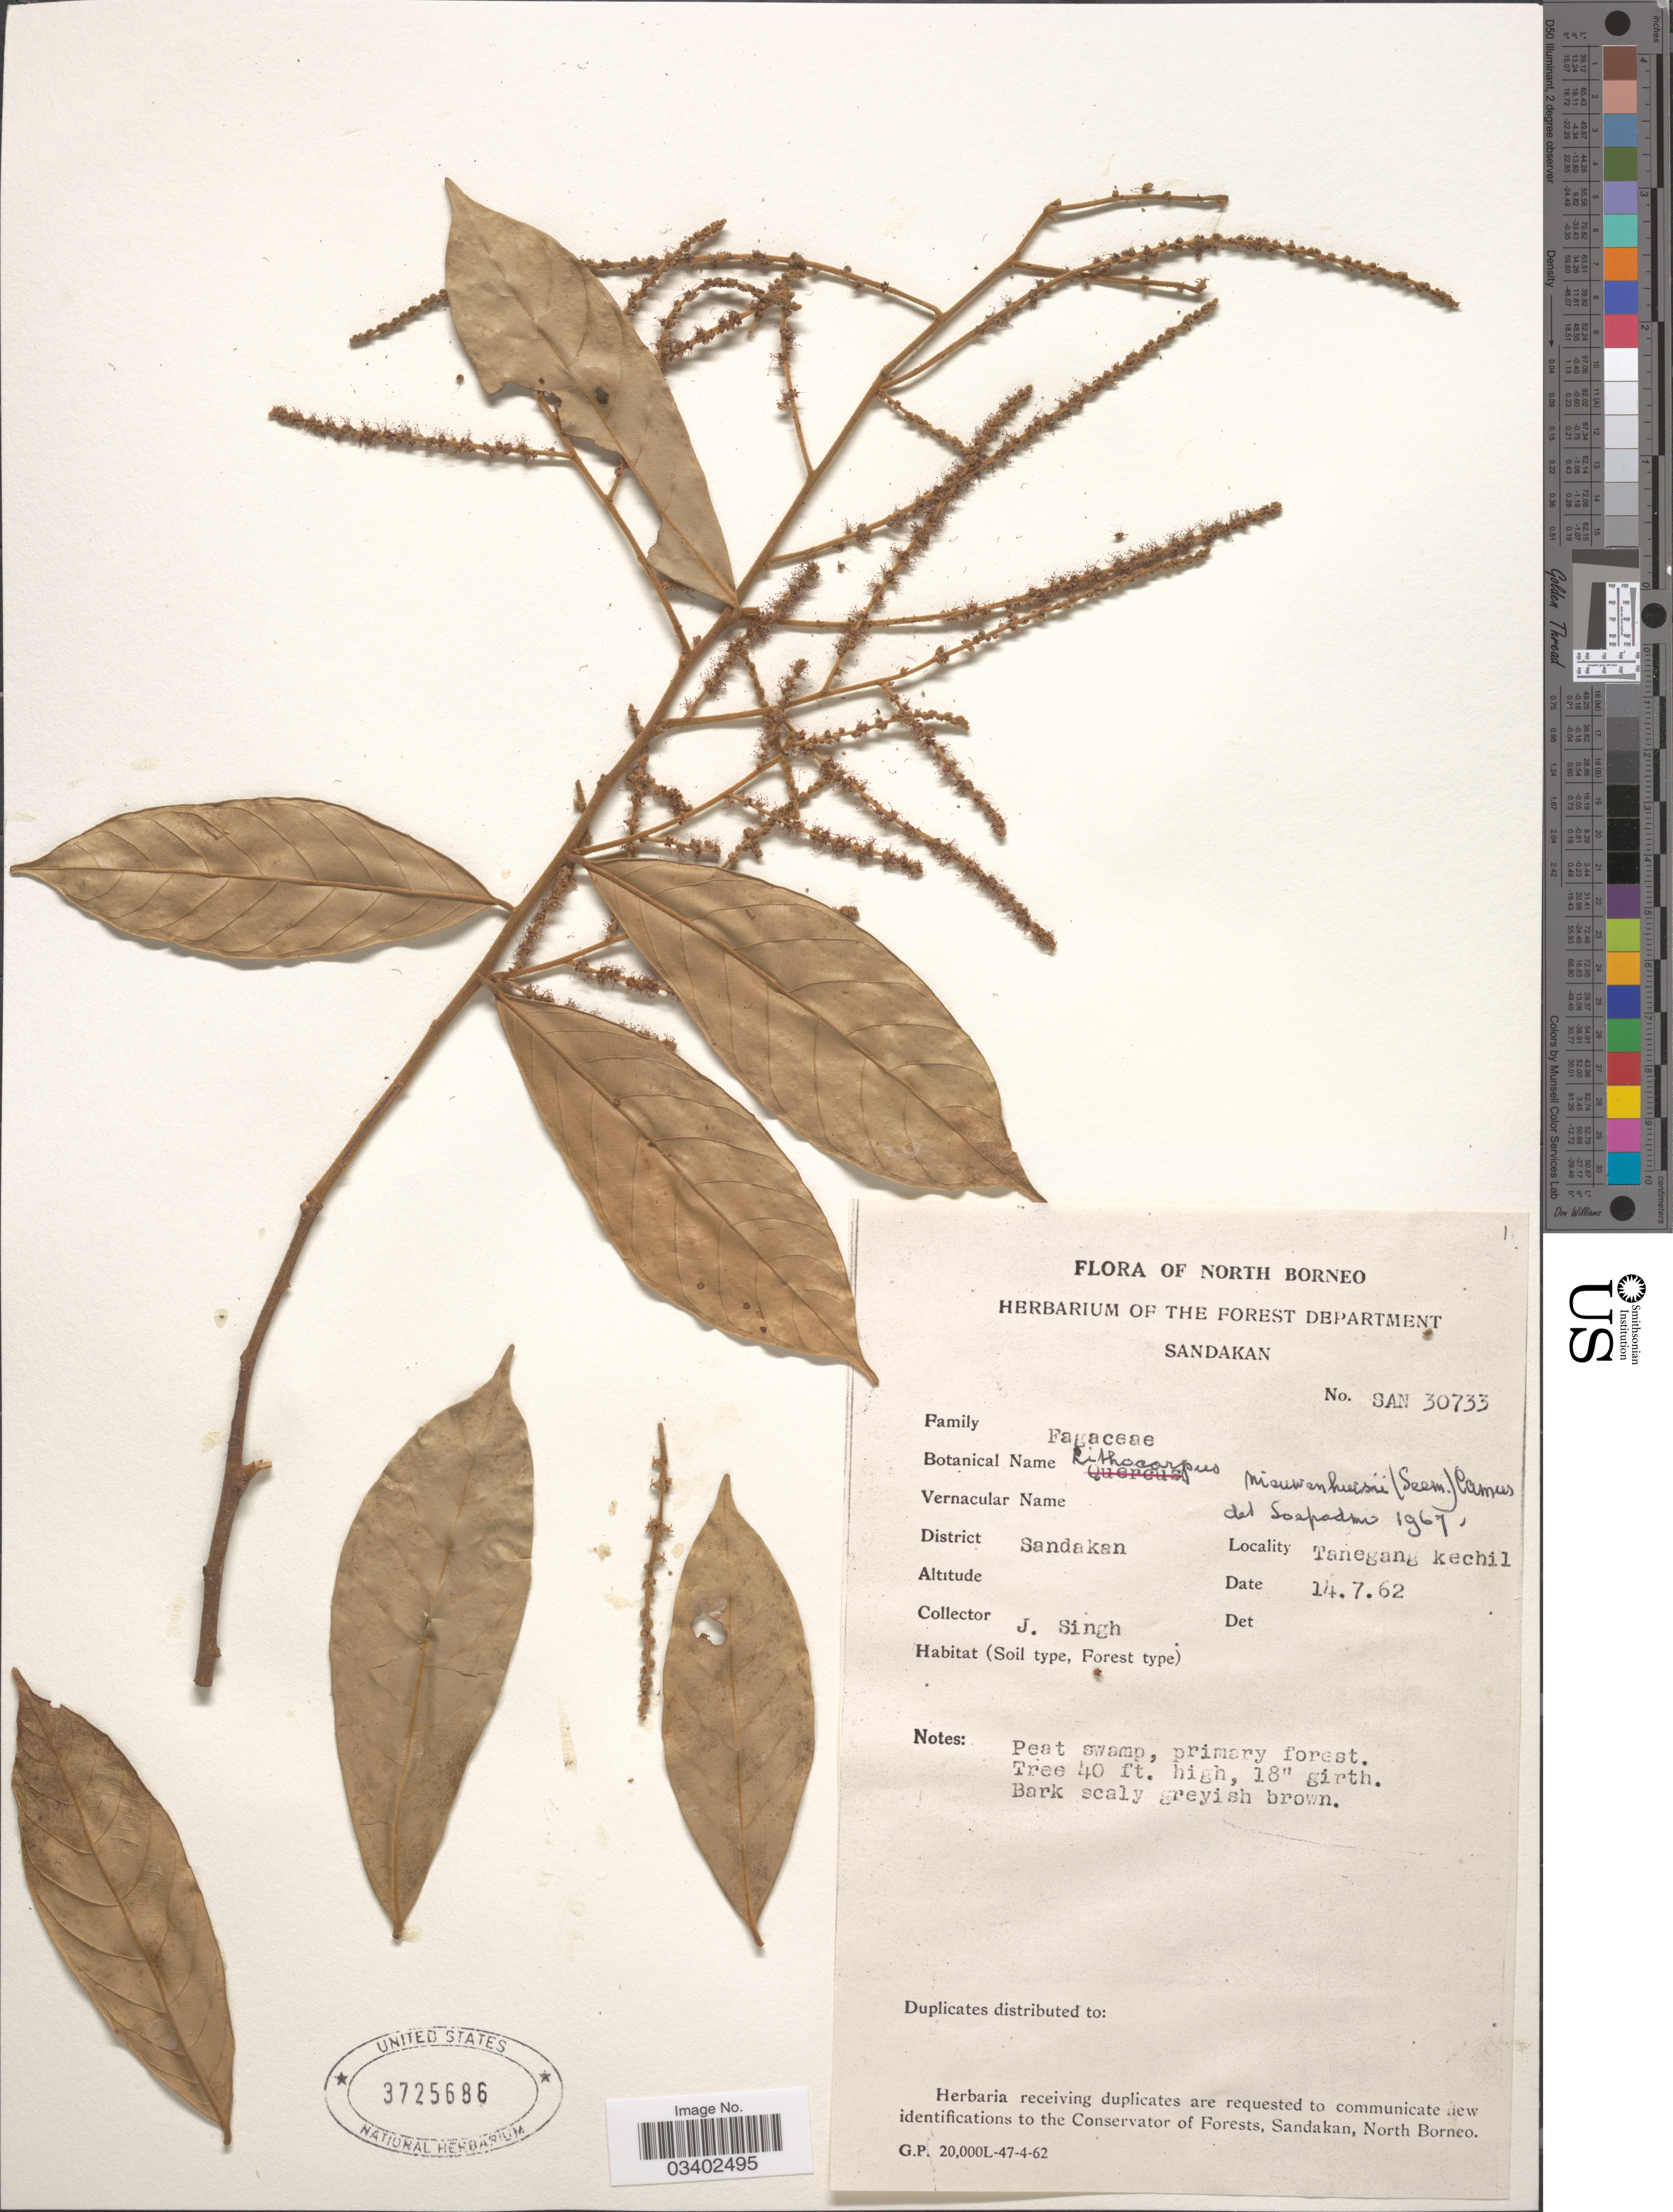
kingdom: Plantae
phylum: Tracheophyta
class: Magnoliopsida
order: Fagales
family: Fagaceae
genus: Lithocarpus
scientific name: Lithocarpus nieuwenhuisii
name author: (Seem.) A. Camus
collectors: J. Singh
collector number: SAN30733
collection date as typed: Transcribed d/m/y: 14/7/62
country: Malaysia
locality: North Borneo. District Sandakan. Tanegang kechil.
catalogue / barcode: US 3725686